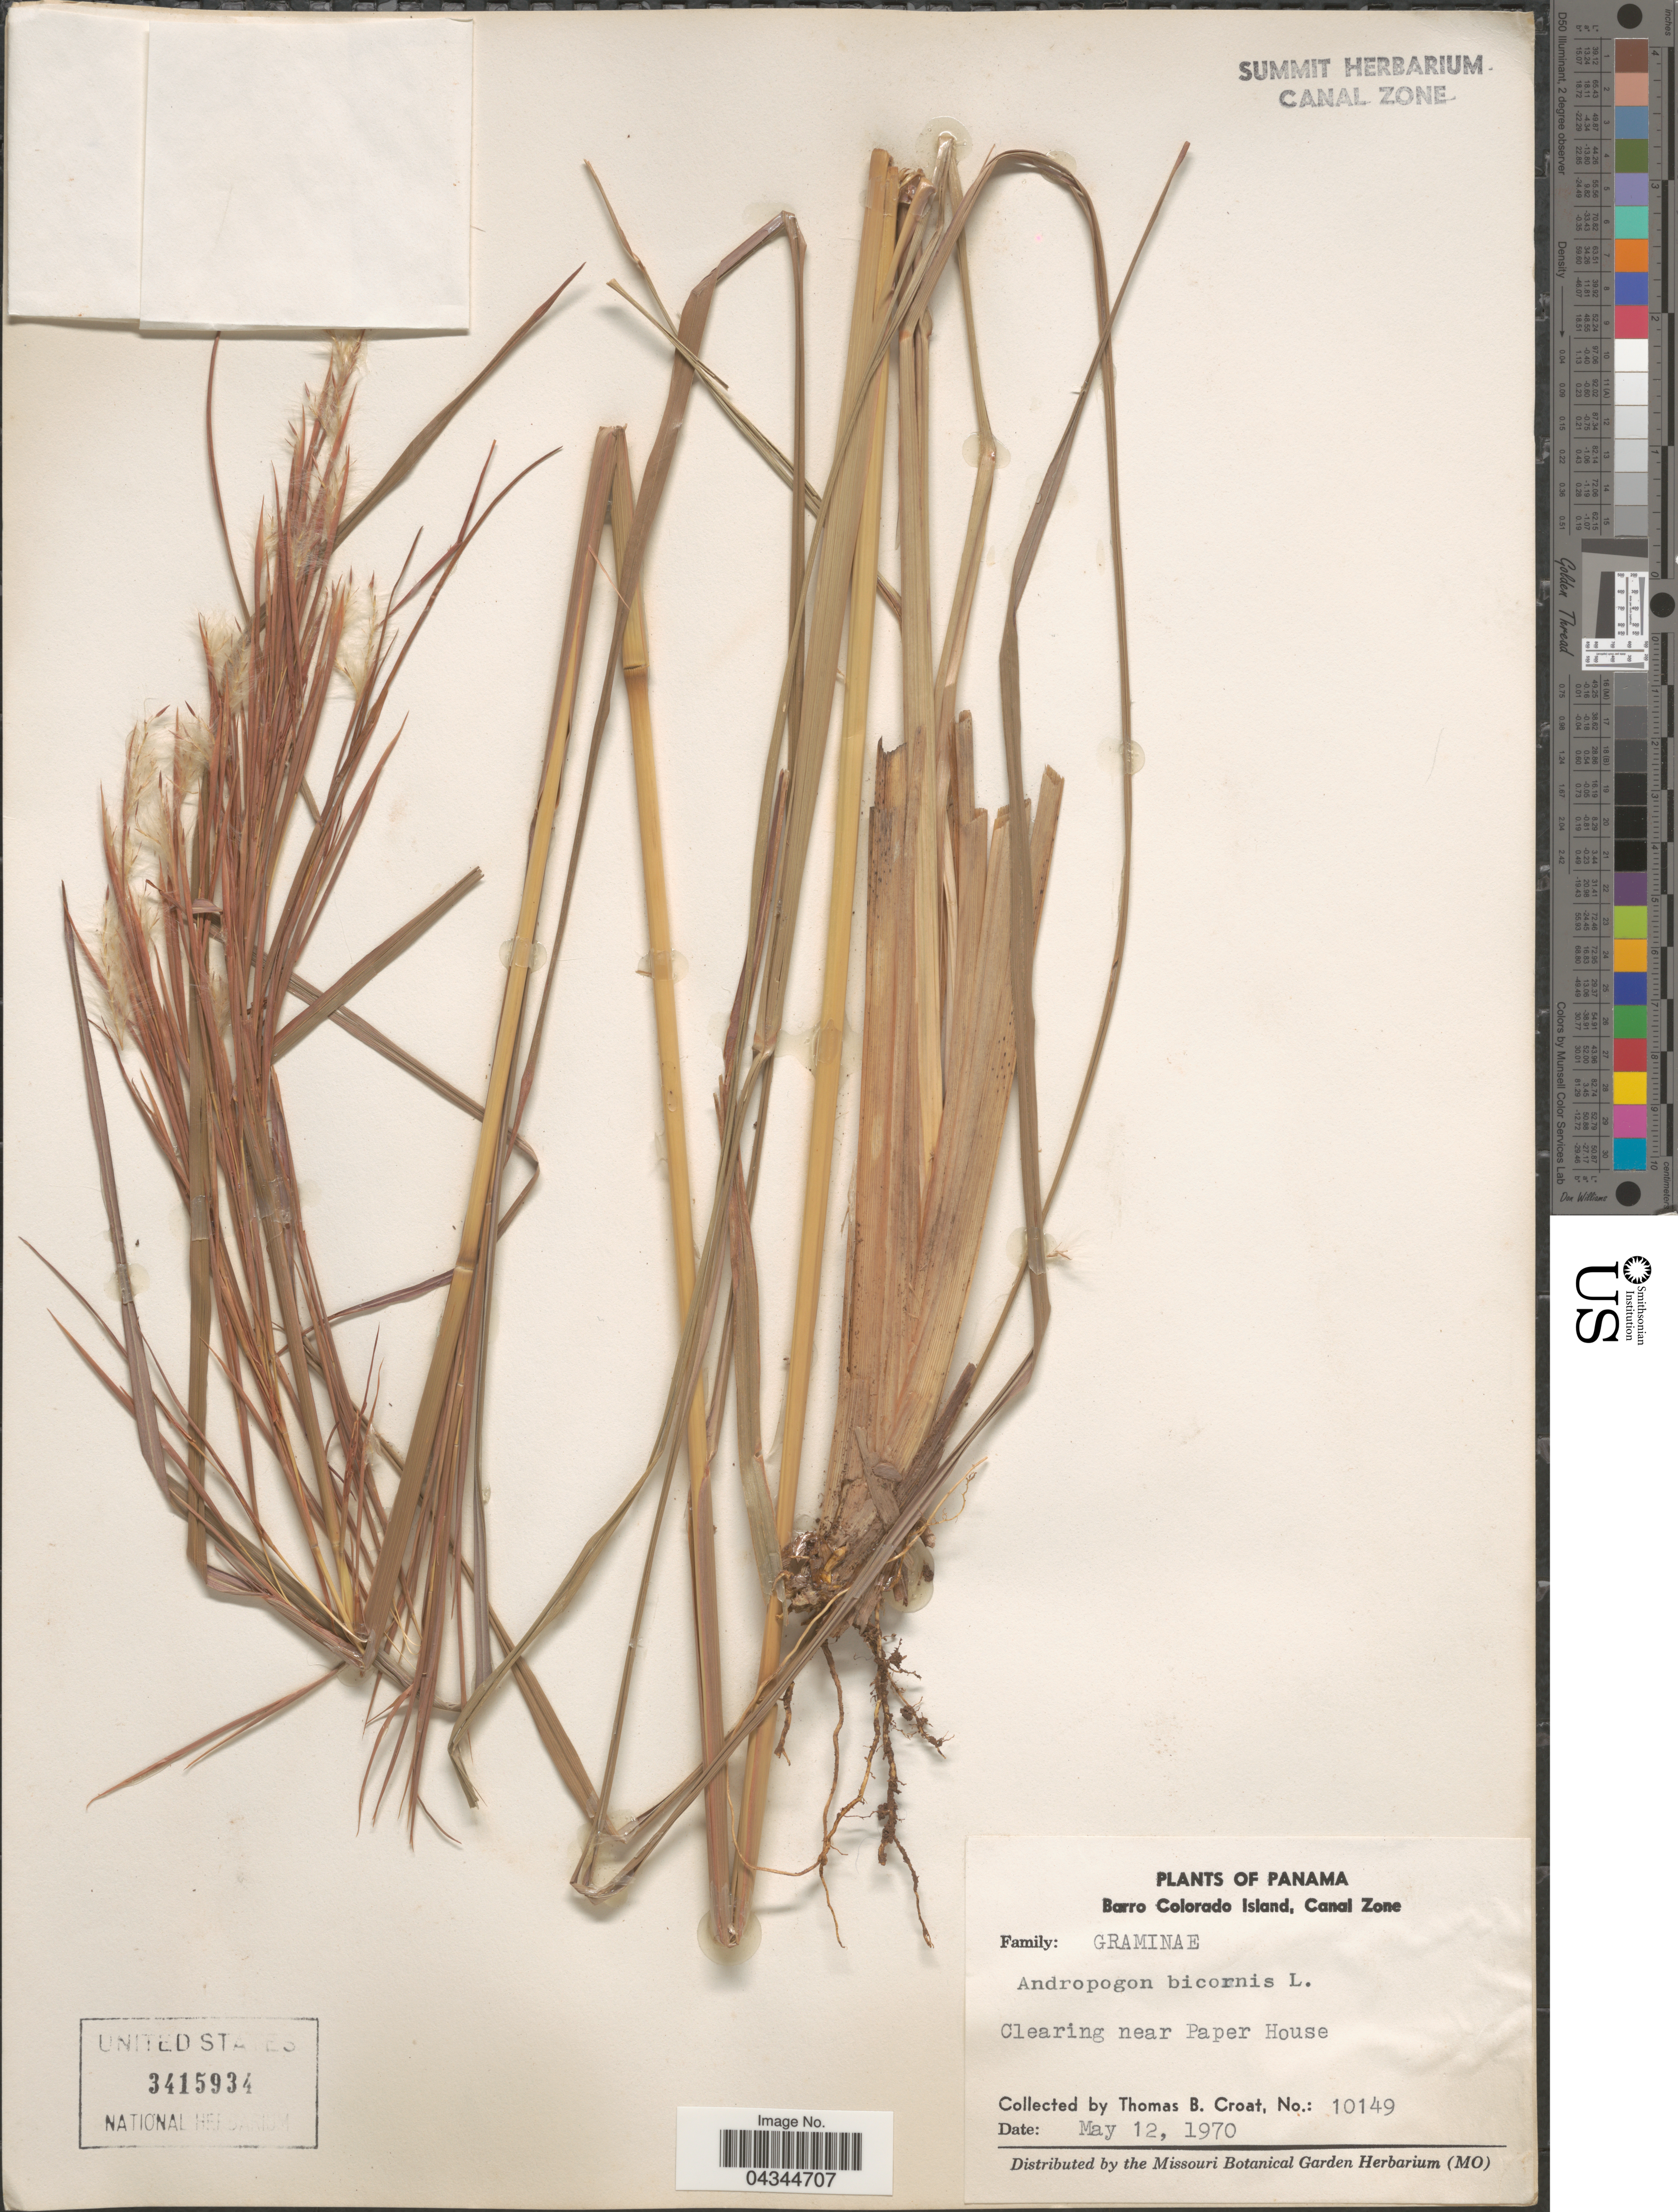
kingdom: Plantae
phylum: Tracheophyta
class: Liliopsida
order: Poales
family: Poaceae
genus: Andropogon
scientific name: Andropogon bicornis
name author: L.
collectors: T. B. Croat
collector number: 10149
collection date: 1970-05-12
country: Panama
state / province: Colón / Panamá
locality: Barro Colorado Island, Canal Zone. Clearing near Paper House.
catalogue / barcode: US 3415934